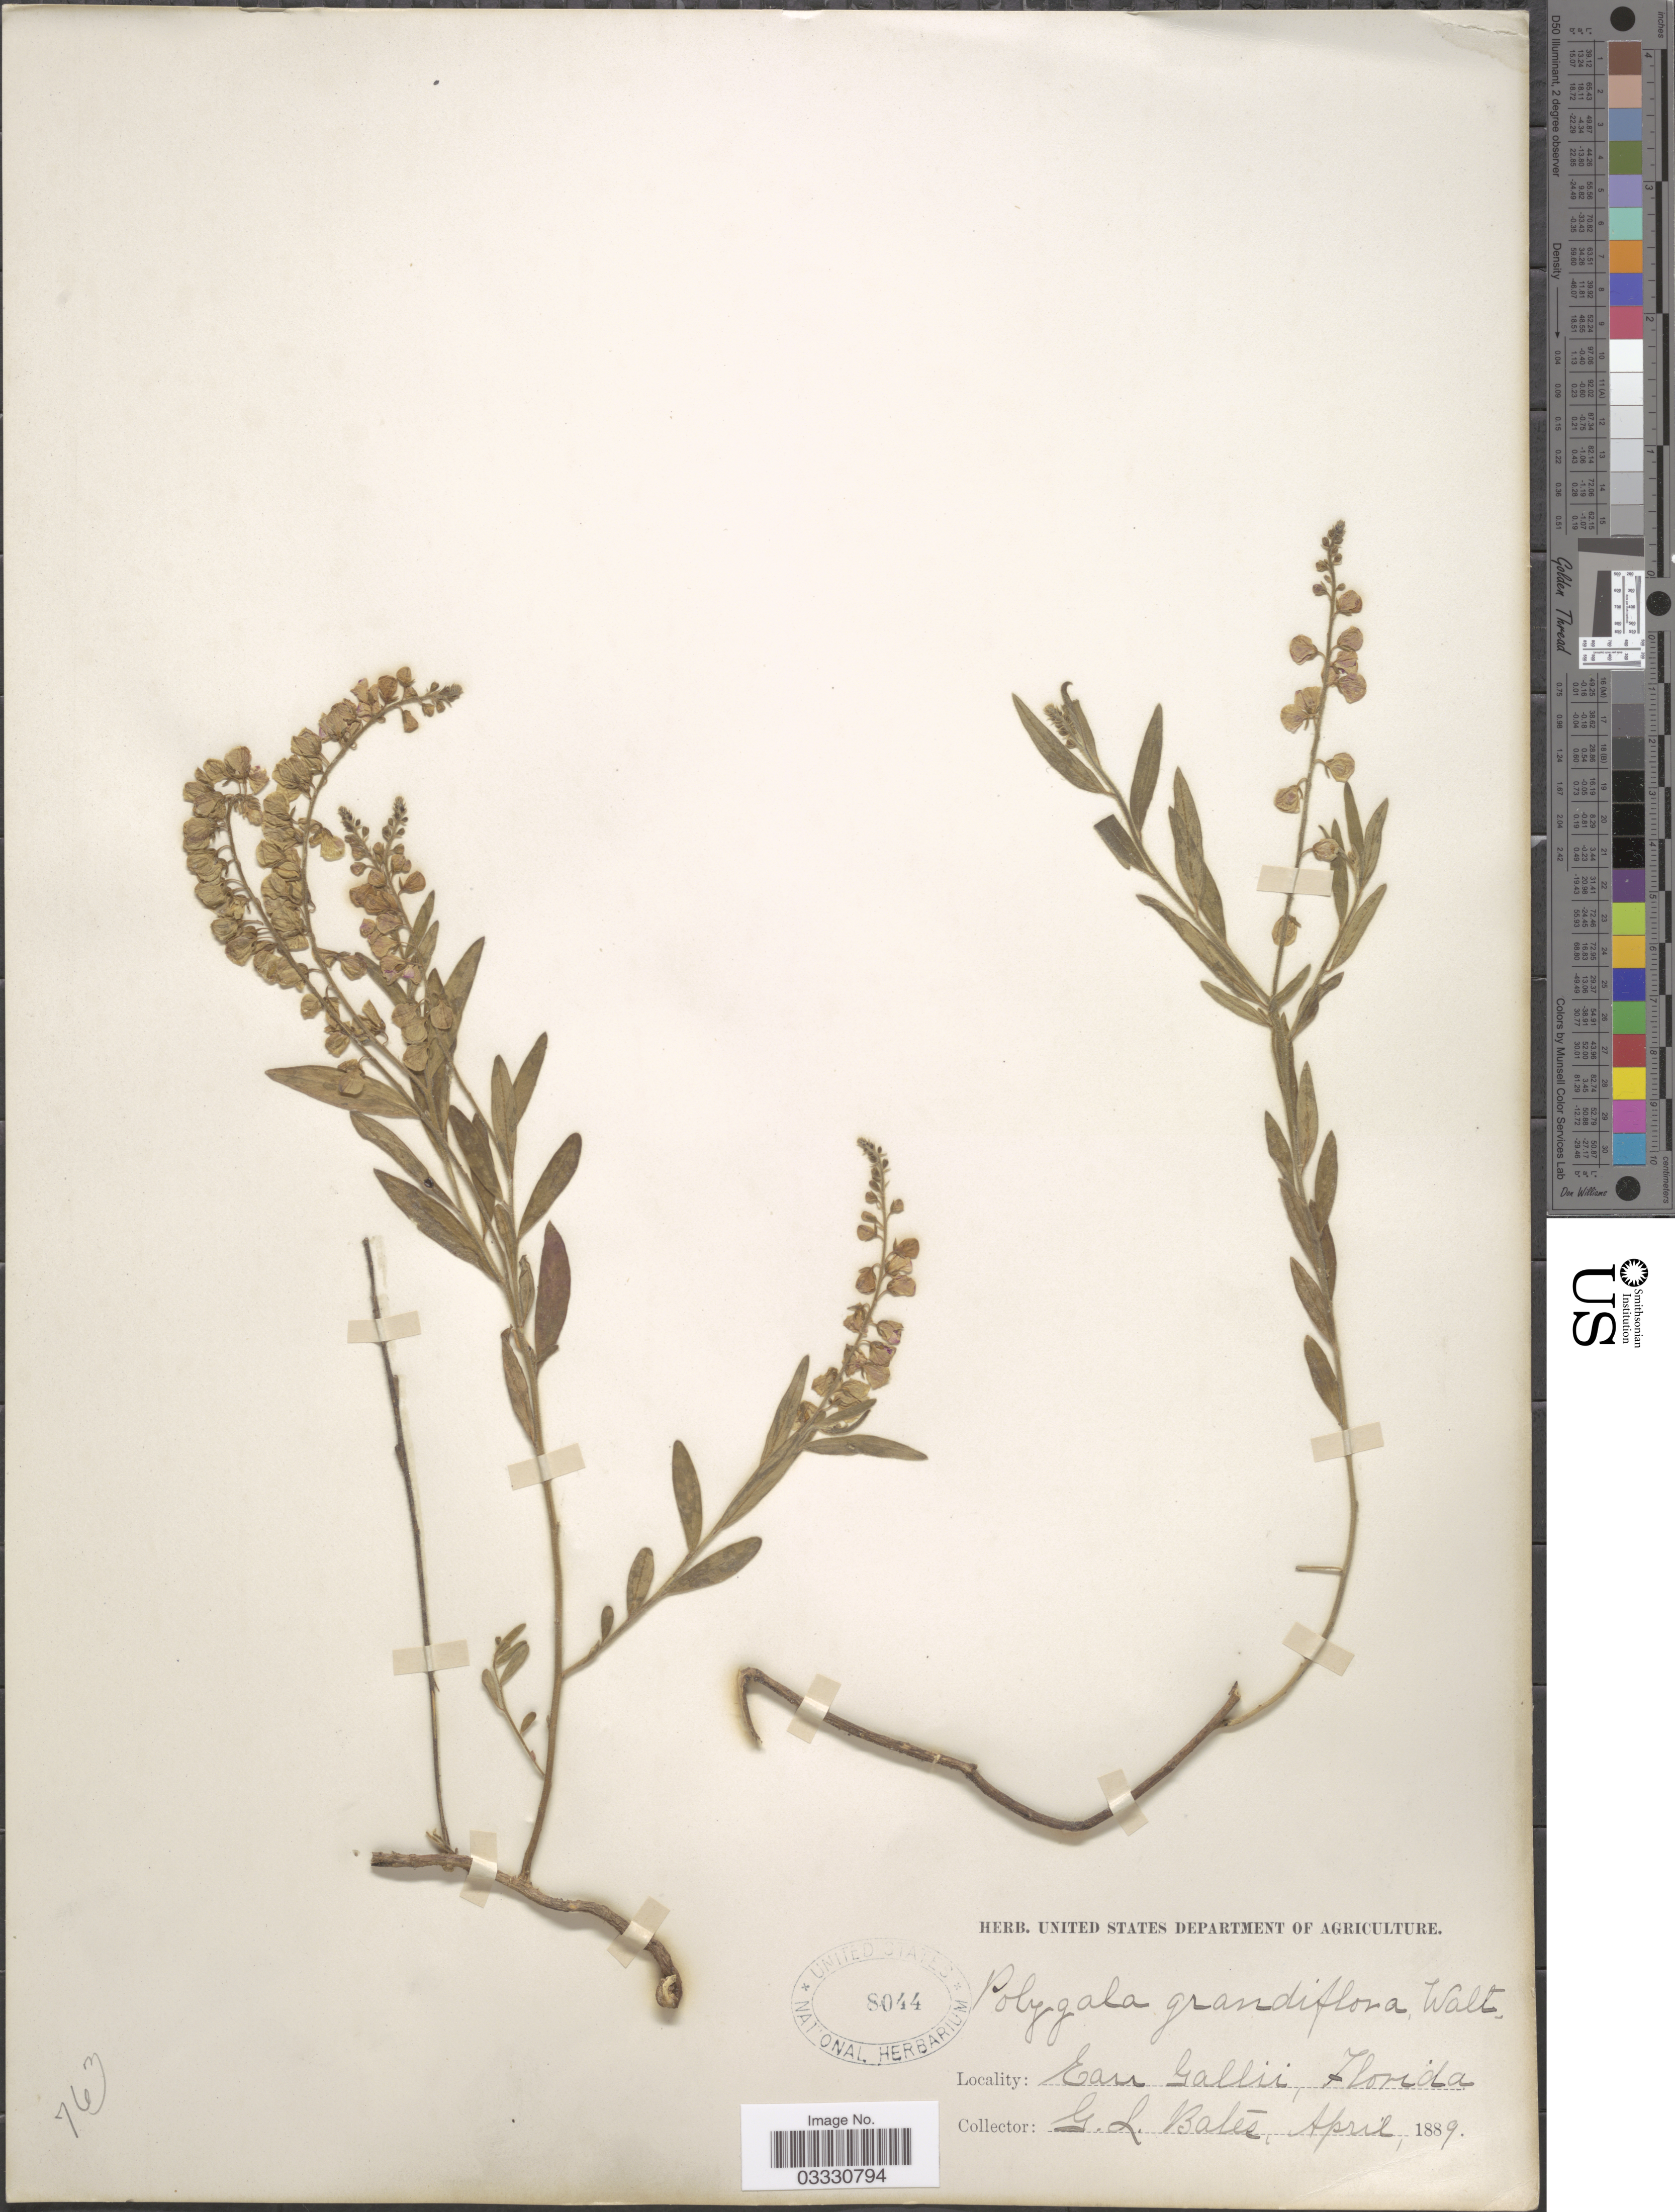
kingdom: Plantae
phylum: Tracheophyta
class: Magnoliopsida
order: Fabales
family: Polygalaceae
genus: Asemeia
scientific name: Asemeia grandiflora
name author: (Walter) Small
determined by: Strong, Mark T., (BOT), Smithsonian Institution - National Museum of Natural History (UNITED STATES)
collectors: G. Bates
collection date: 1889-04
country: United States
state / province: Florida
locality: Eau Gallii.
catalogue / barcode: US 8044